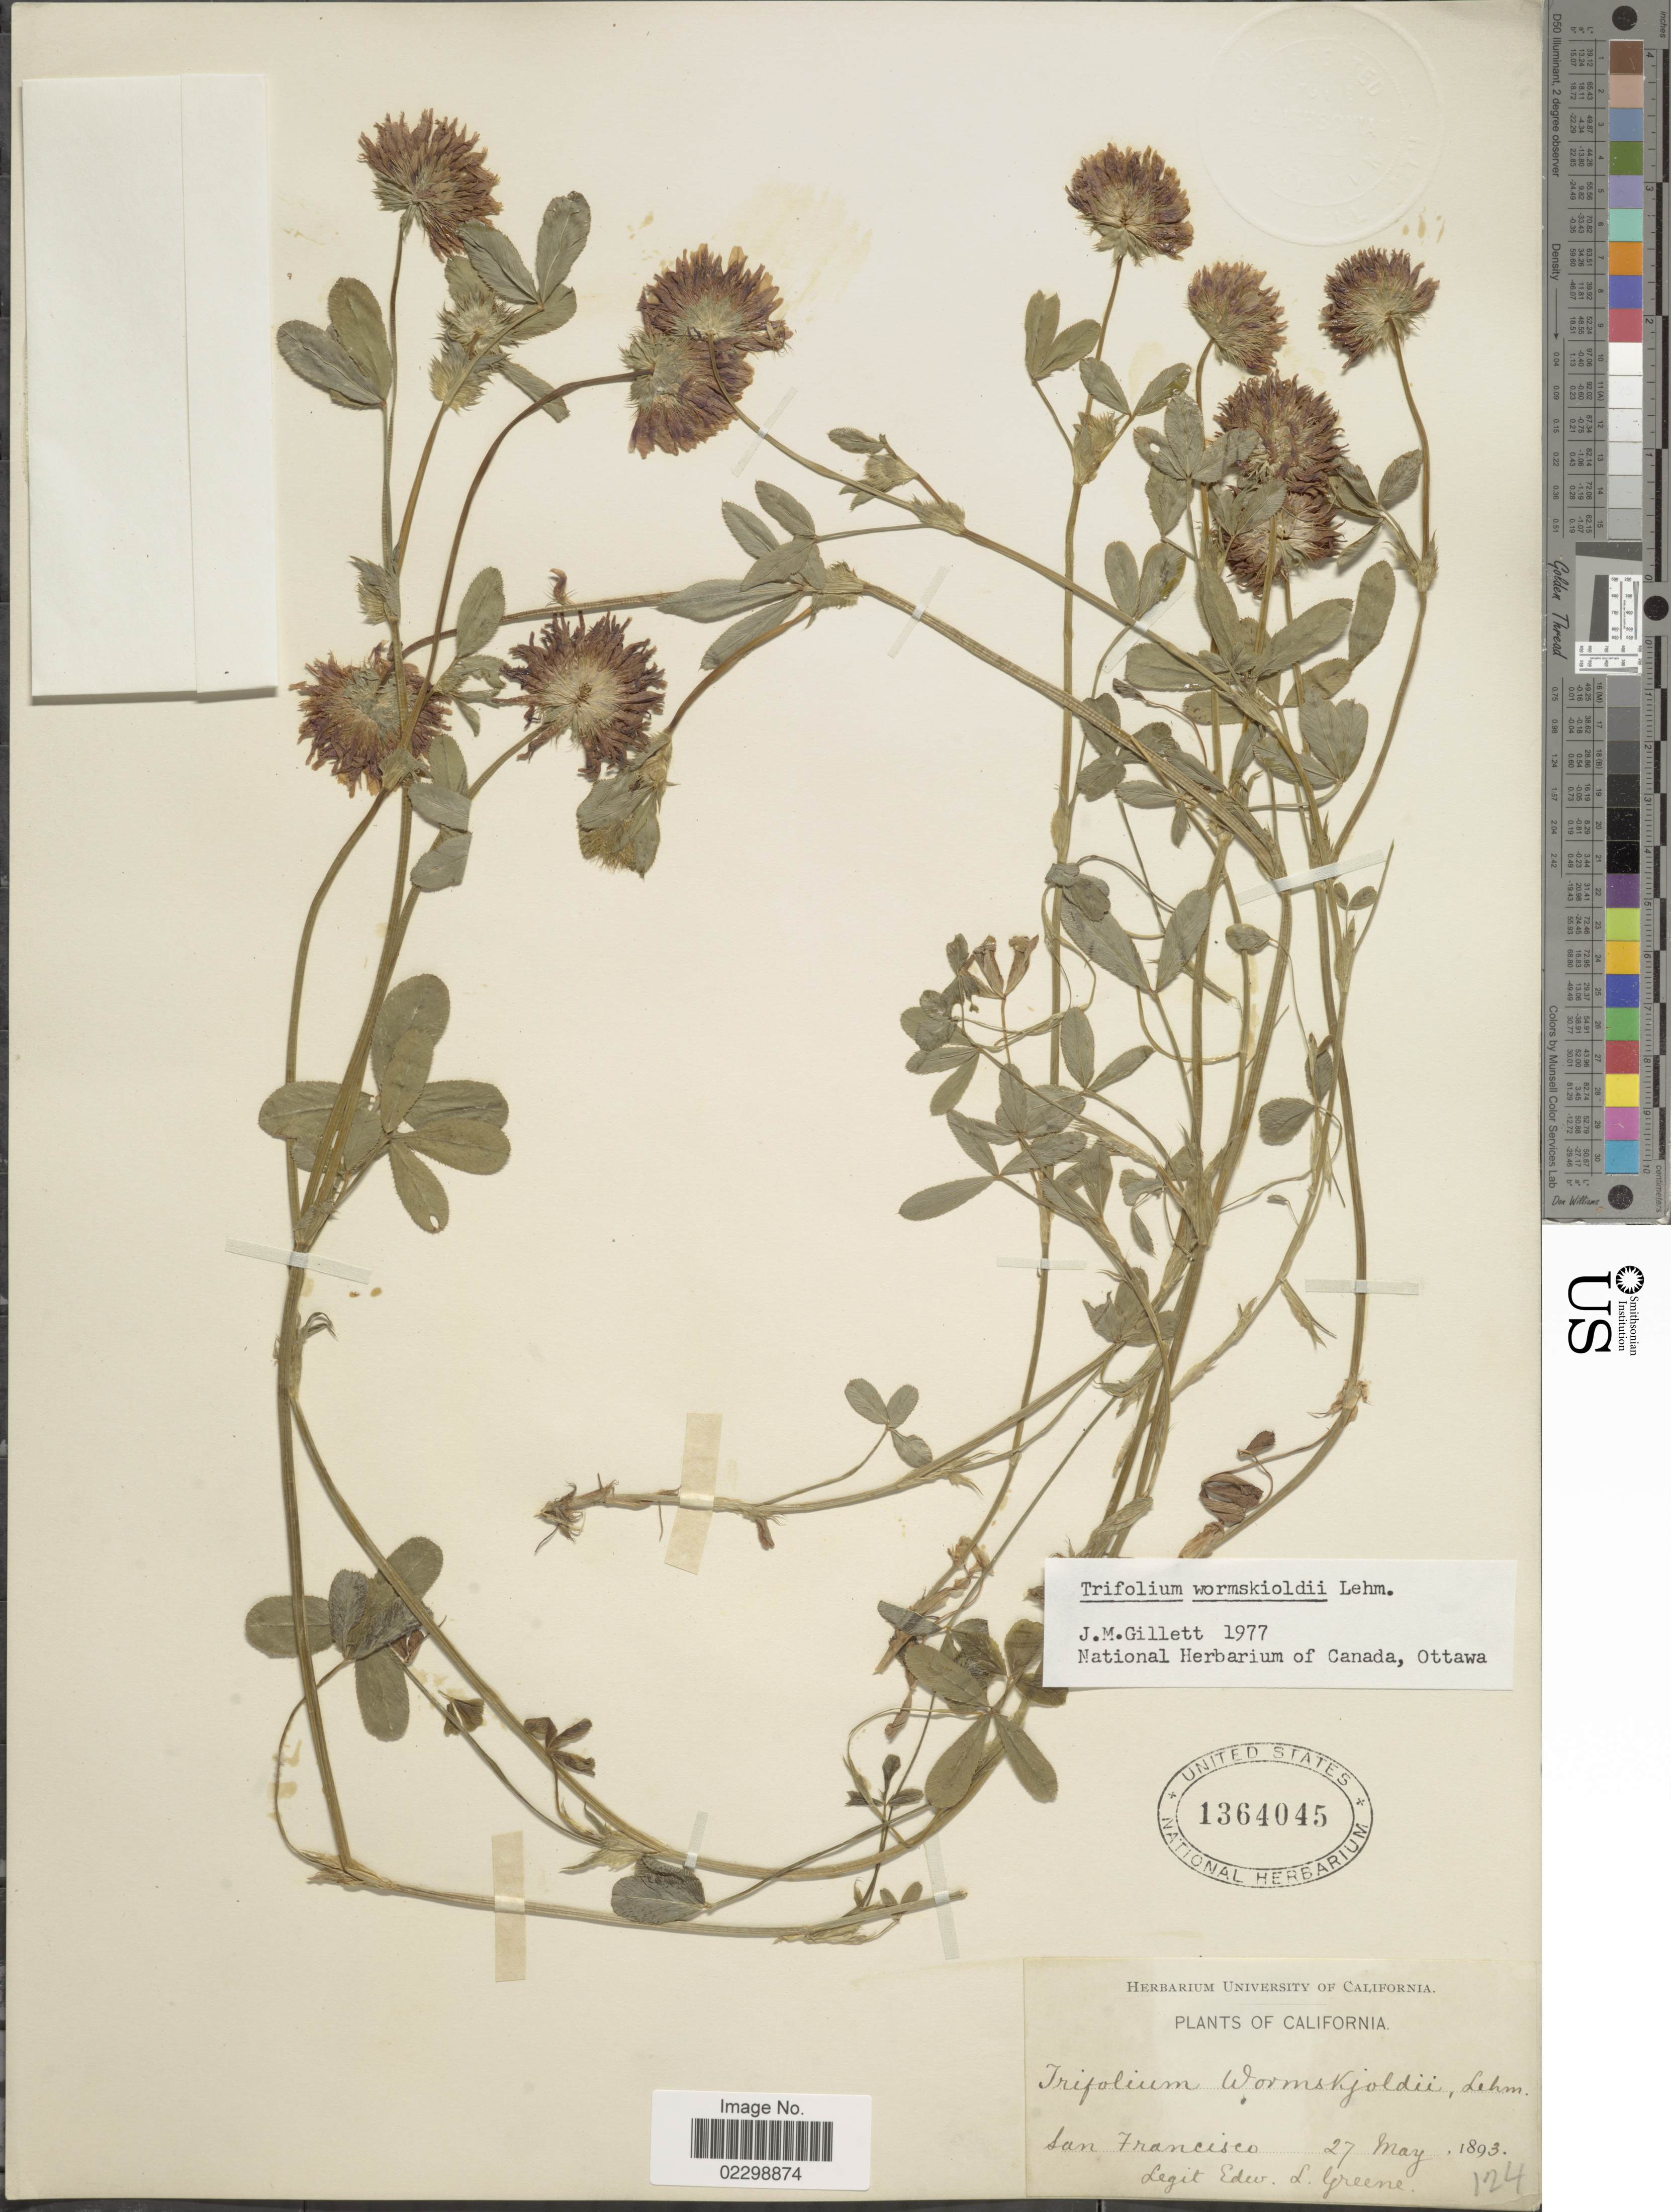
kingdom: Plantae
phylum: Tracheophyta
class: Magnoliopsida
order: Fabales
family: Fabaceae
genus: Trifolium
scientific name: Trifolium wormskioldii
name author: Lehm.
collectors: E. L. Greene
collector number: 124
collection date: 1893-05-27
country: United States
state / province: California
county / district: San Francisco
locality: San Francisco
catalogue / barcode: US 1364045